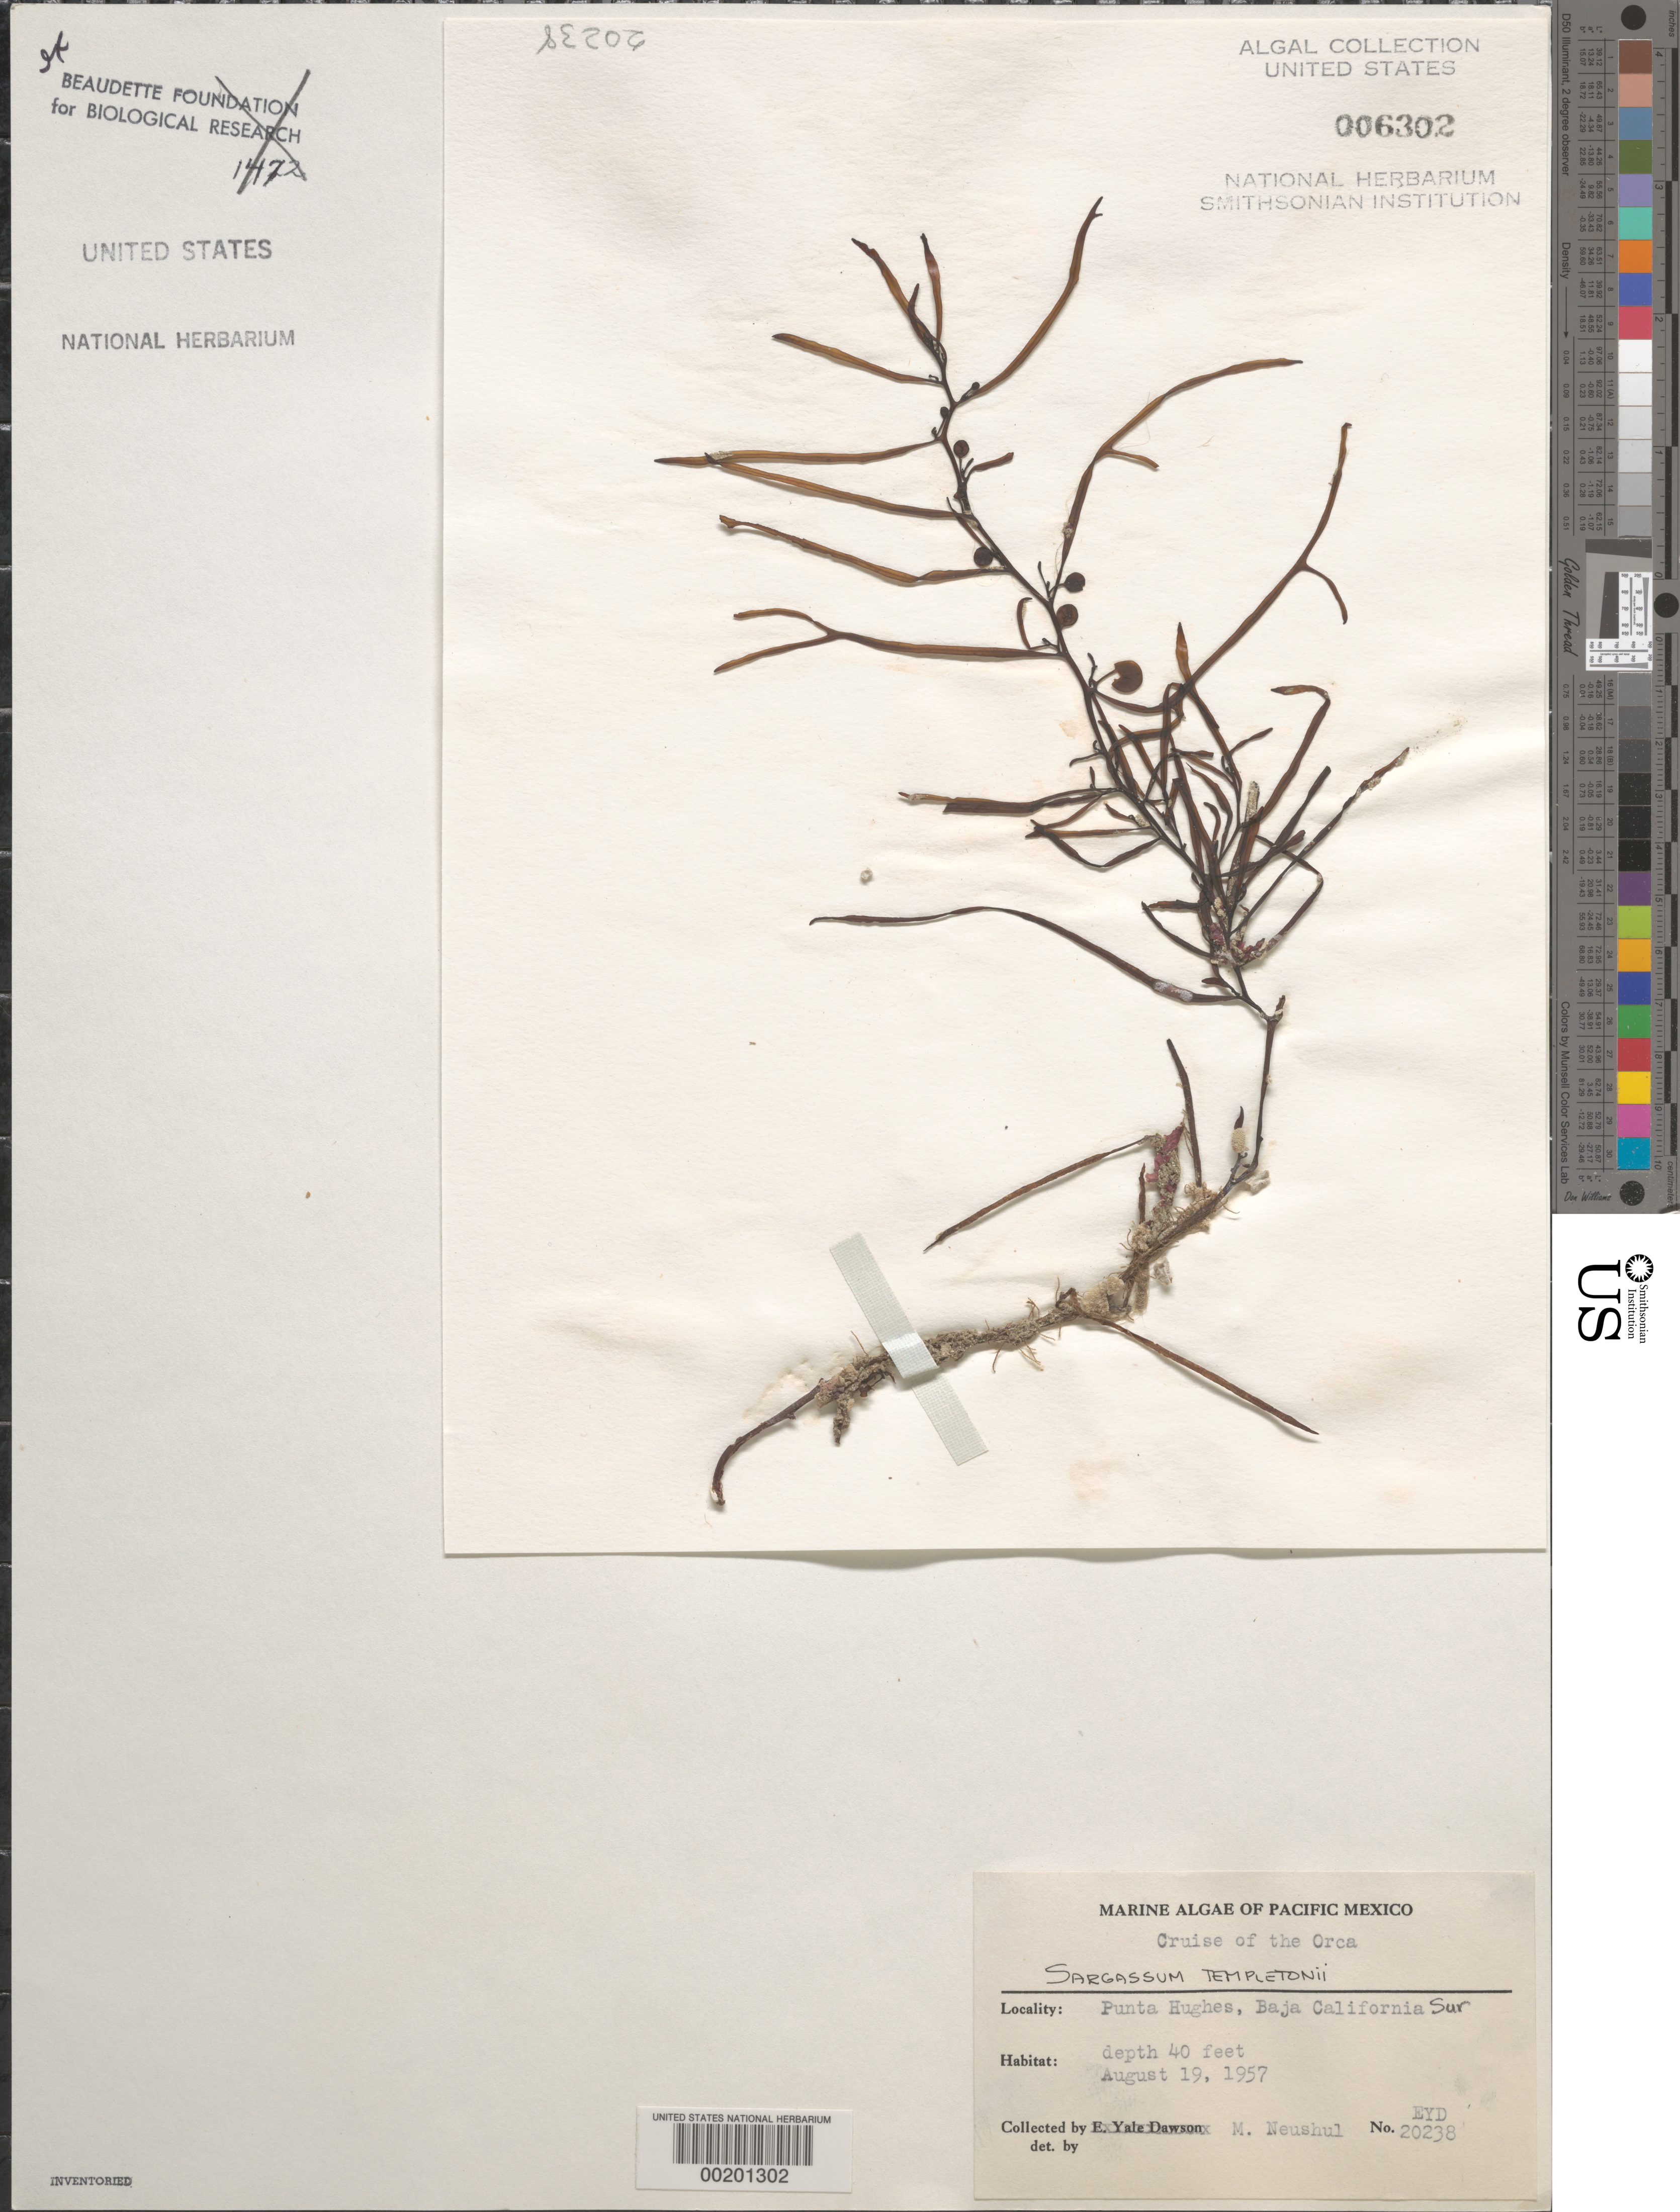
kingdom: Chromista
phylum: Ochrophyta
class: Phaeophyceae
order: Fucales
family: Sargassaceae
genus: Sargassum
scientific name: Sargassum templetonii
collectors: M. Neushul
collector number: EYD 20238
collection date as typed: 19 Aug 1957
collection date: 1957-08-19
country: Mexico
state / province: Baja California Sur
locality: Punta Hughes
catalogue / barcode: US 6302